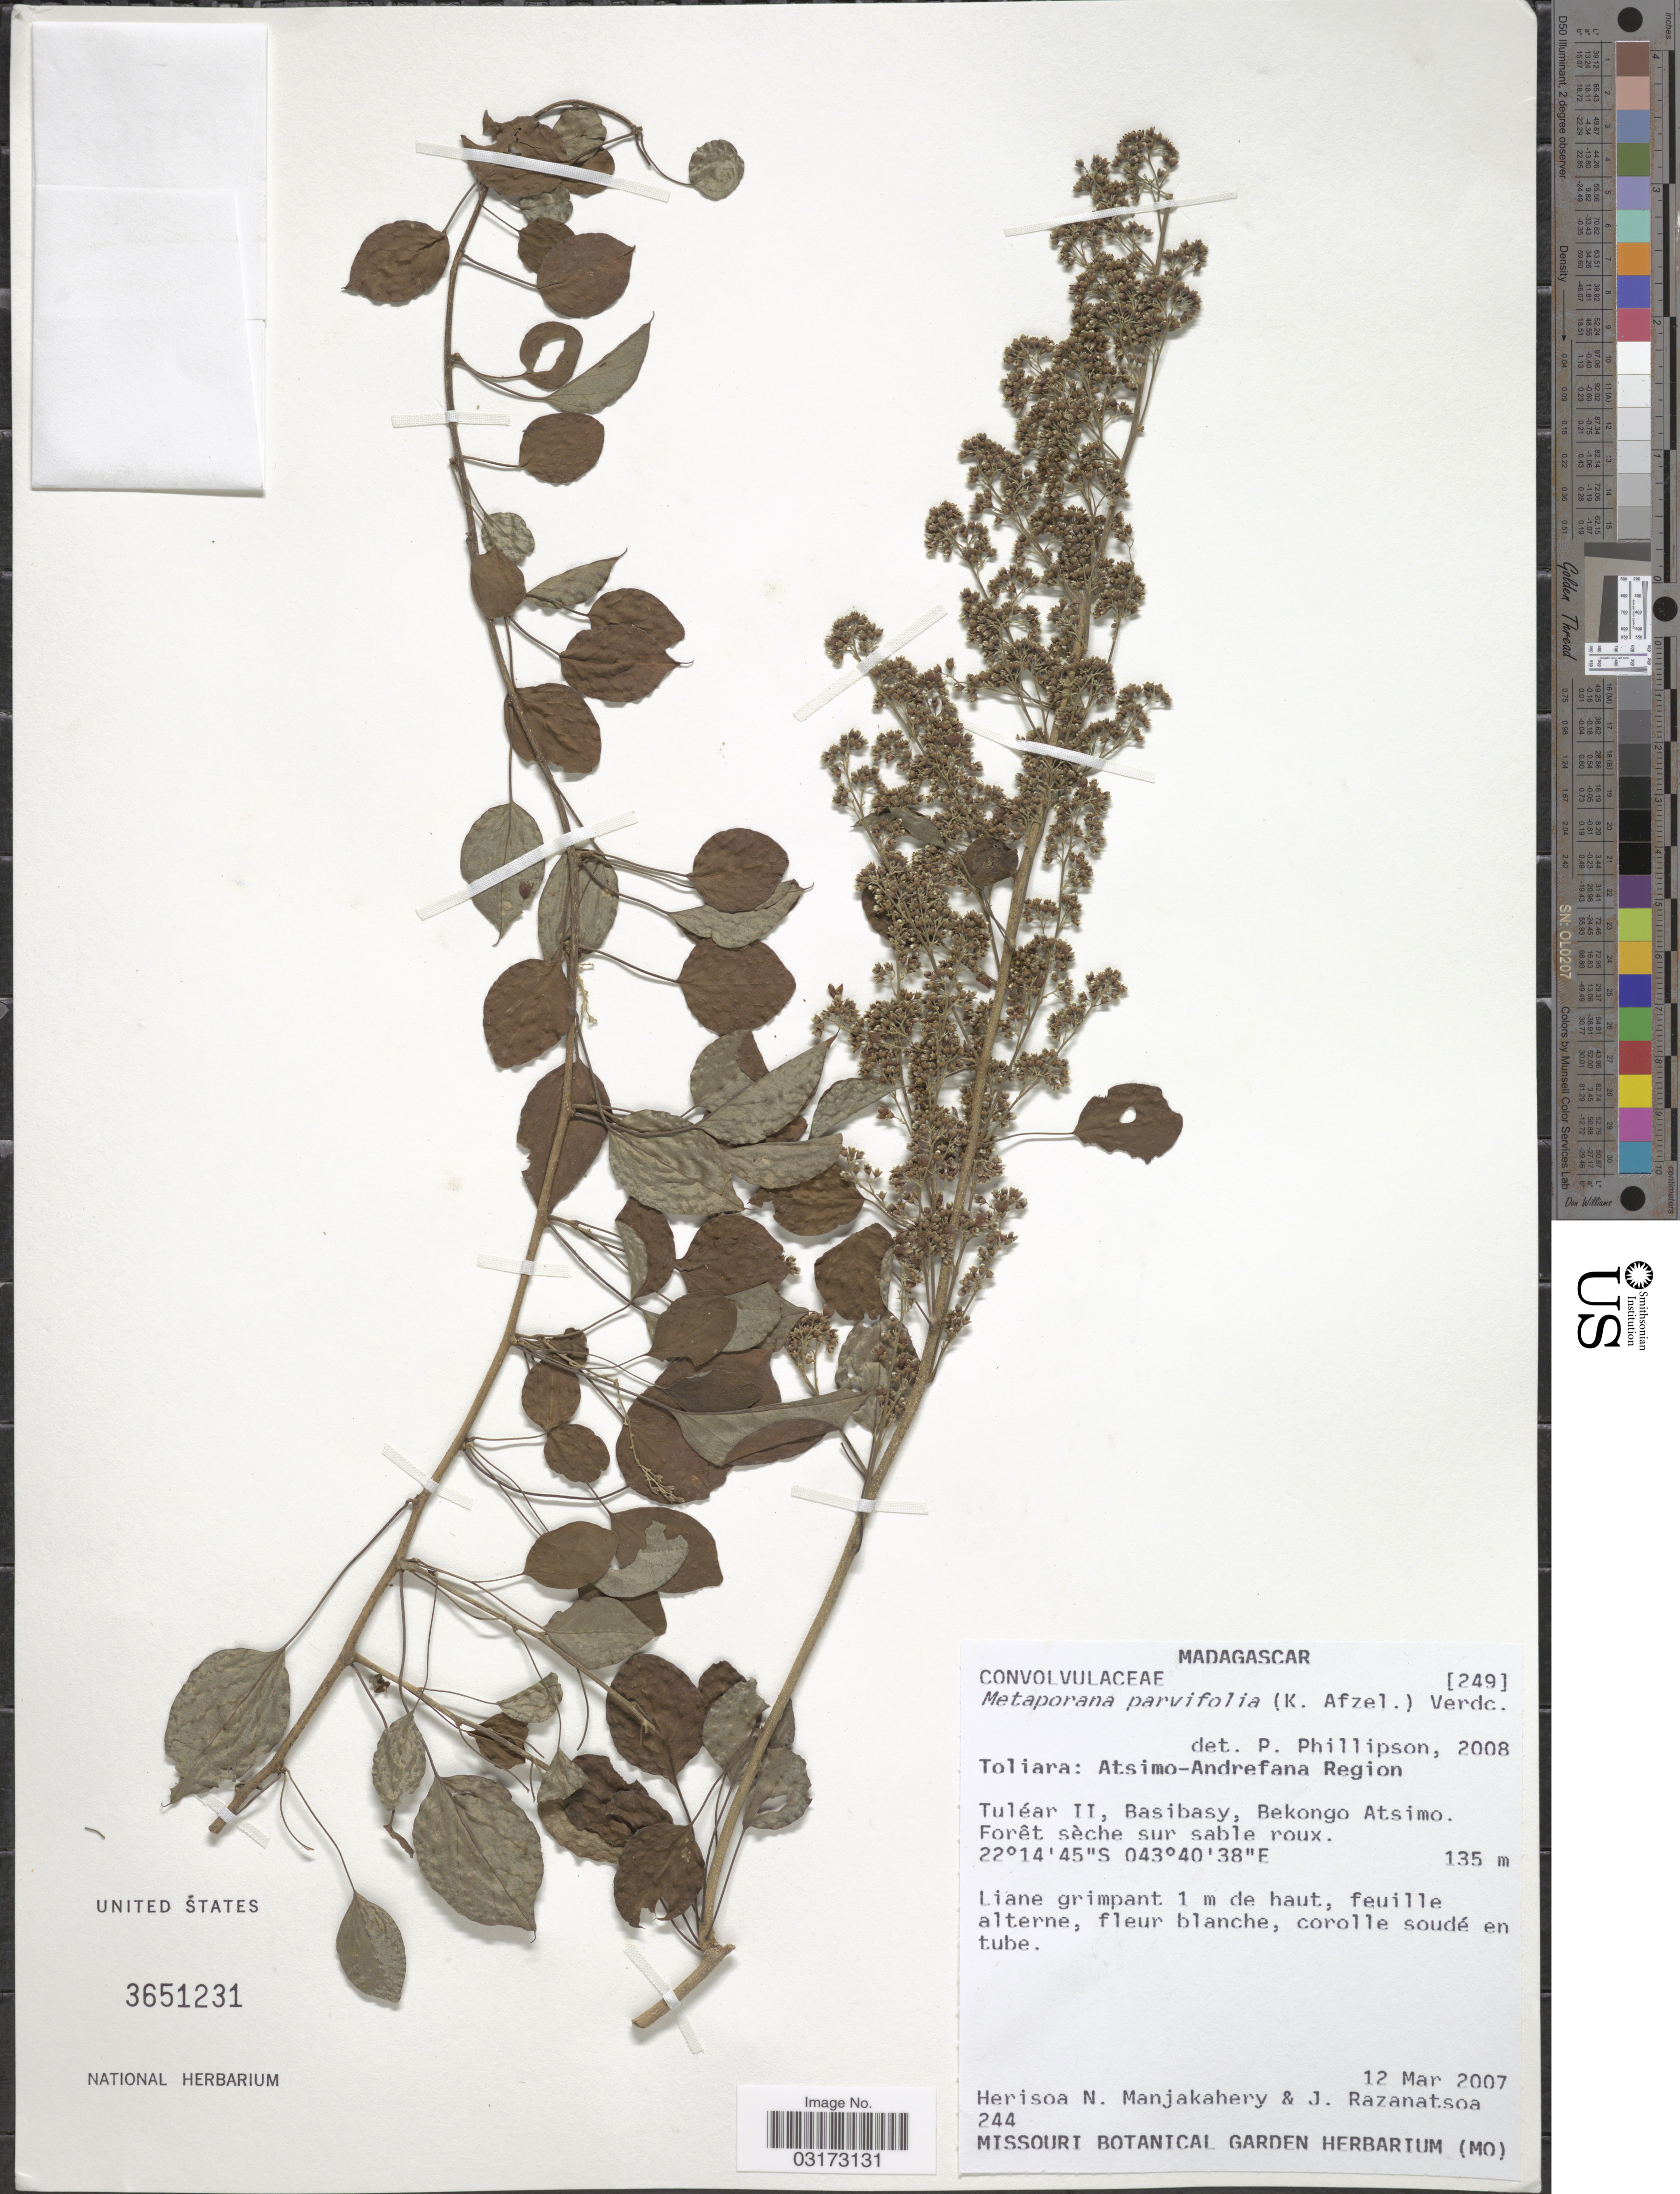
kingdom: Plantae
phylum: Tracheophyta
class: Magnoliopsida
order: Solanales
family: Convolvulaceae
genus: Metaporana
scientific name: Metaporana parvifolia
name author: (K. Afzel.) Verdc.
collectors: H. N. Manjakahery & J. Razanatsoa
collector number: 244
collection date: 2007-03-12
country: Madagascar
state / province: Atsimo-Andrefana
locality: Atsimo-Andrefana Region. Tuléar II, Basibasy, Bekongo Atsimo. Forêt sèche sur sable roux.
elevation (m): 135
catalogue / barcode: US 3651231